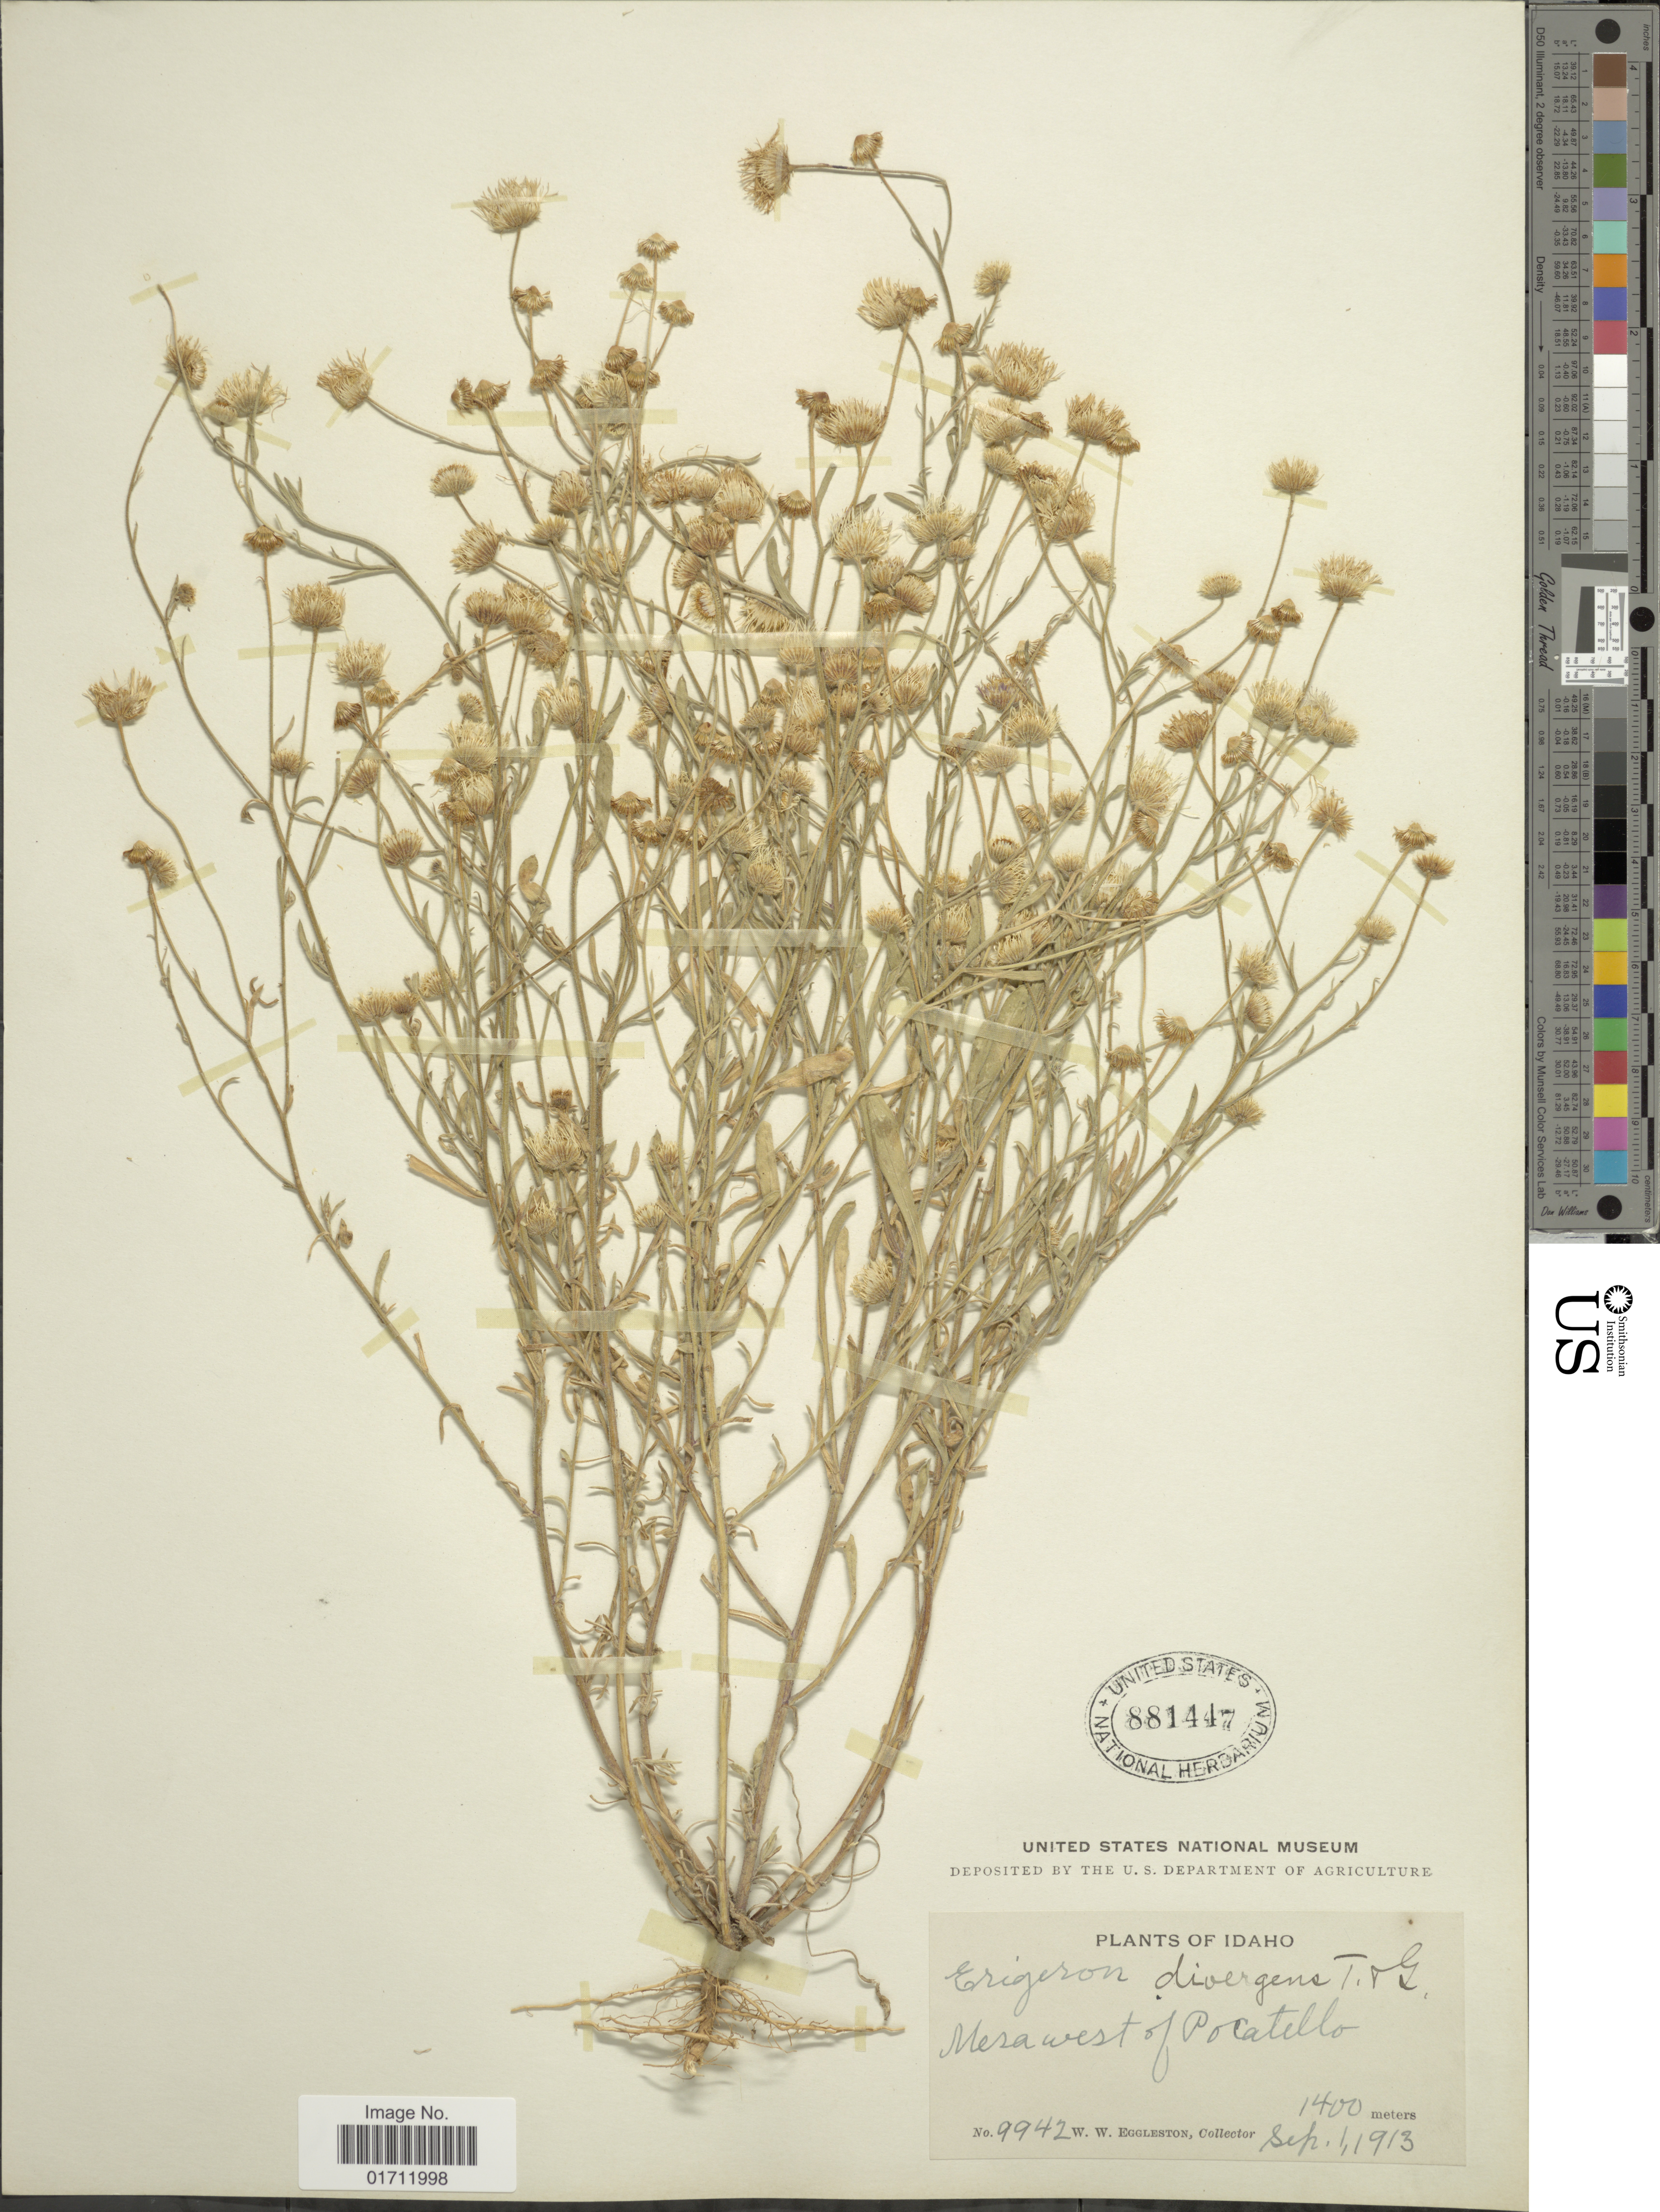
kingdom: Plantae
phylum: Tracheophyta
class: Magnoliopsida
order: Asterales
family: Asteraceae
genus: Erigeron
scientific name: Erigeron divergens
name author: Torr. & A. Gray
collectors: W. W. Eggleston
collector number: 9942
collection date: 1913-09-01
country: United States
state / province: Idaho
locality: Mesa west of Pocatello.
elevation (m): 1400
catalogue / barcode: US 881447